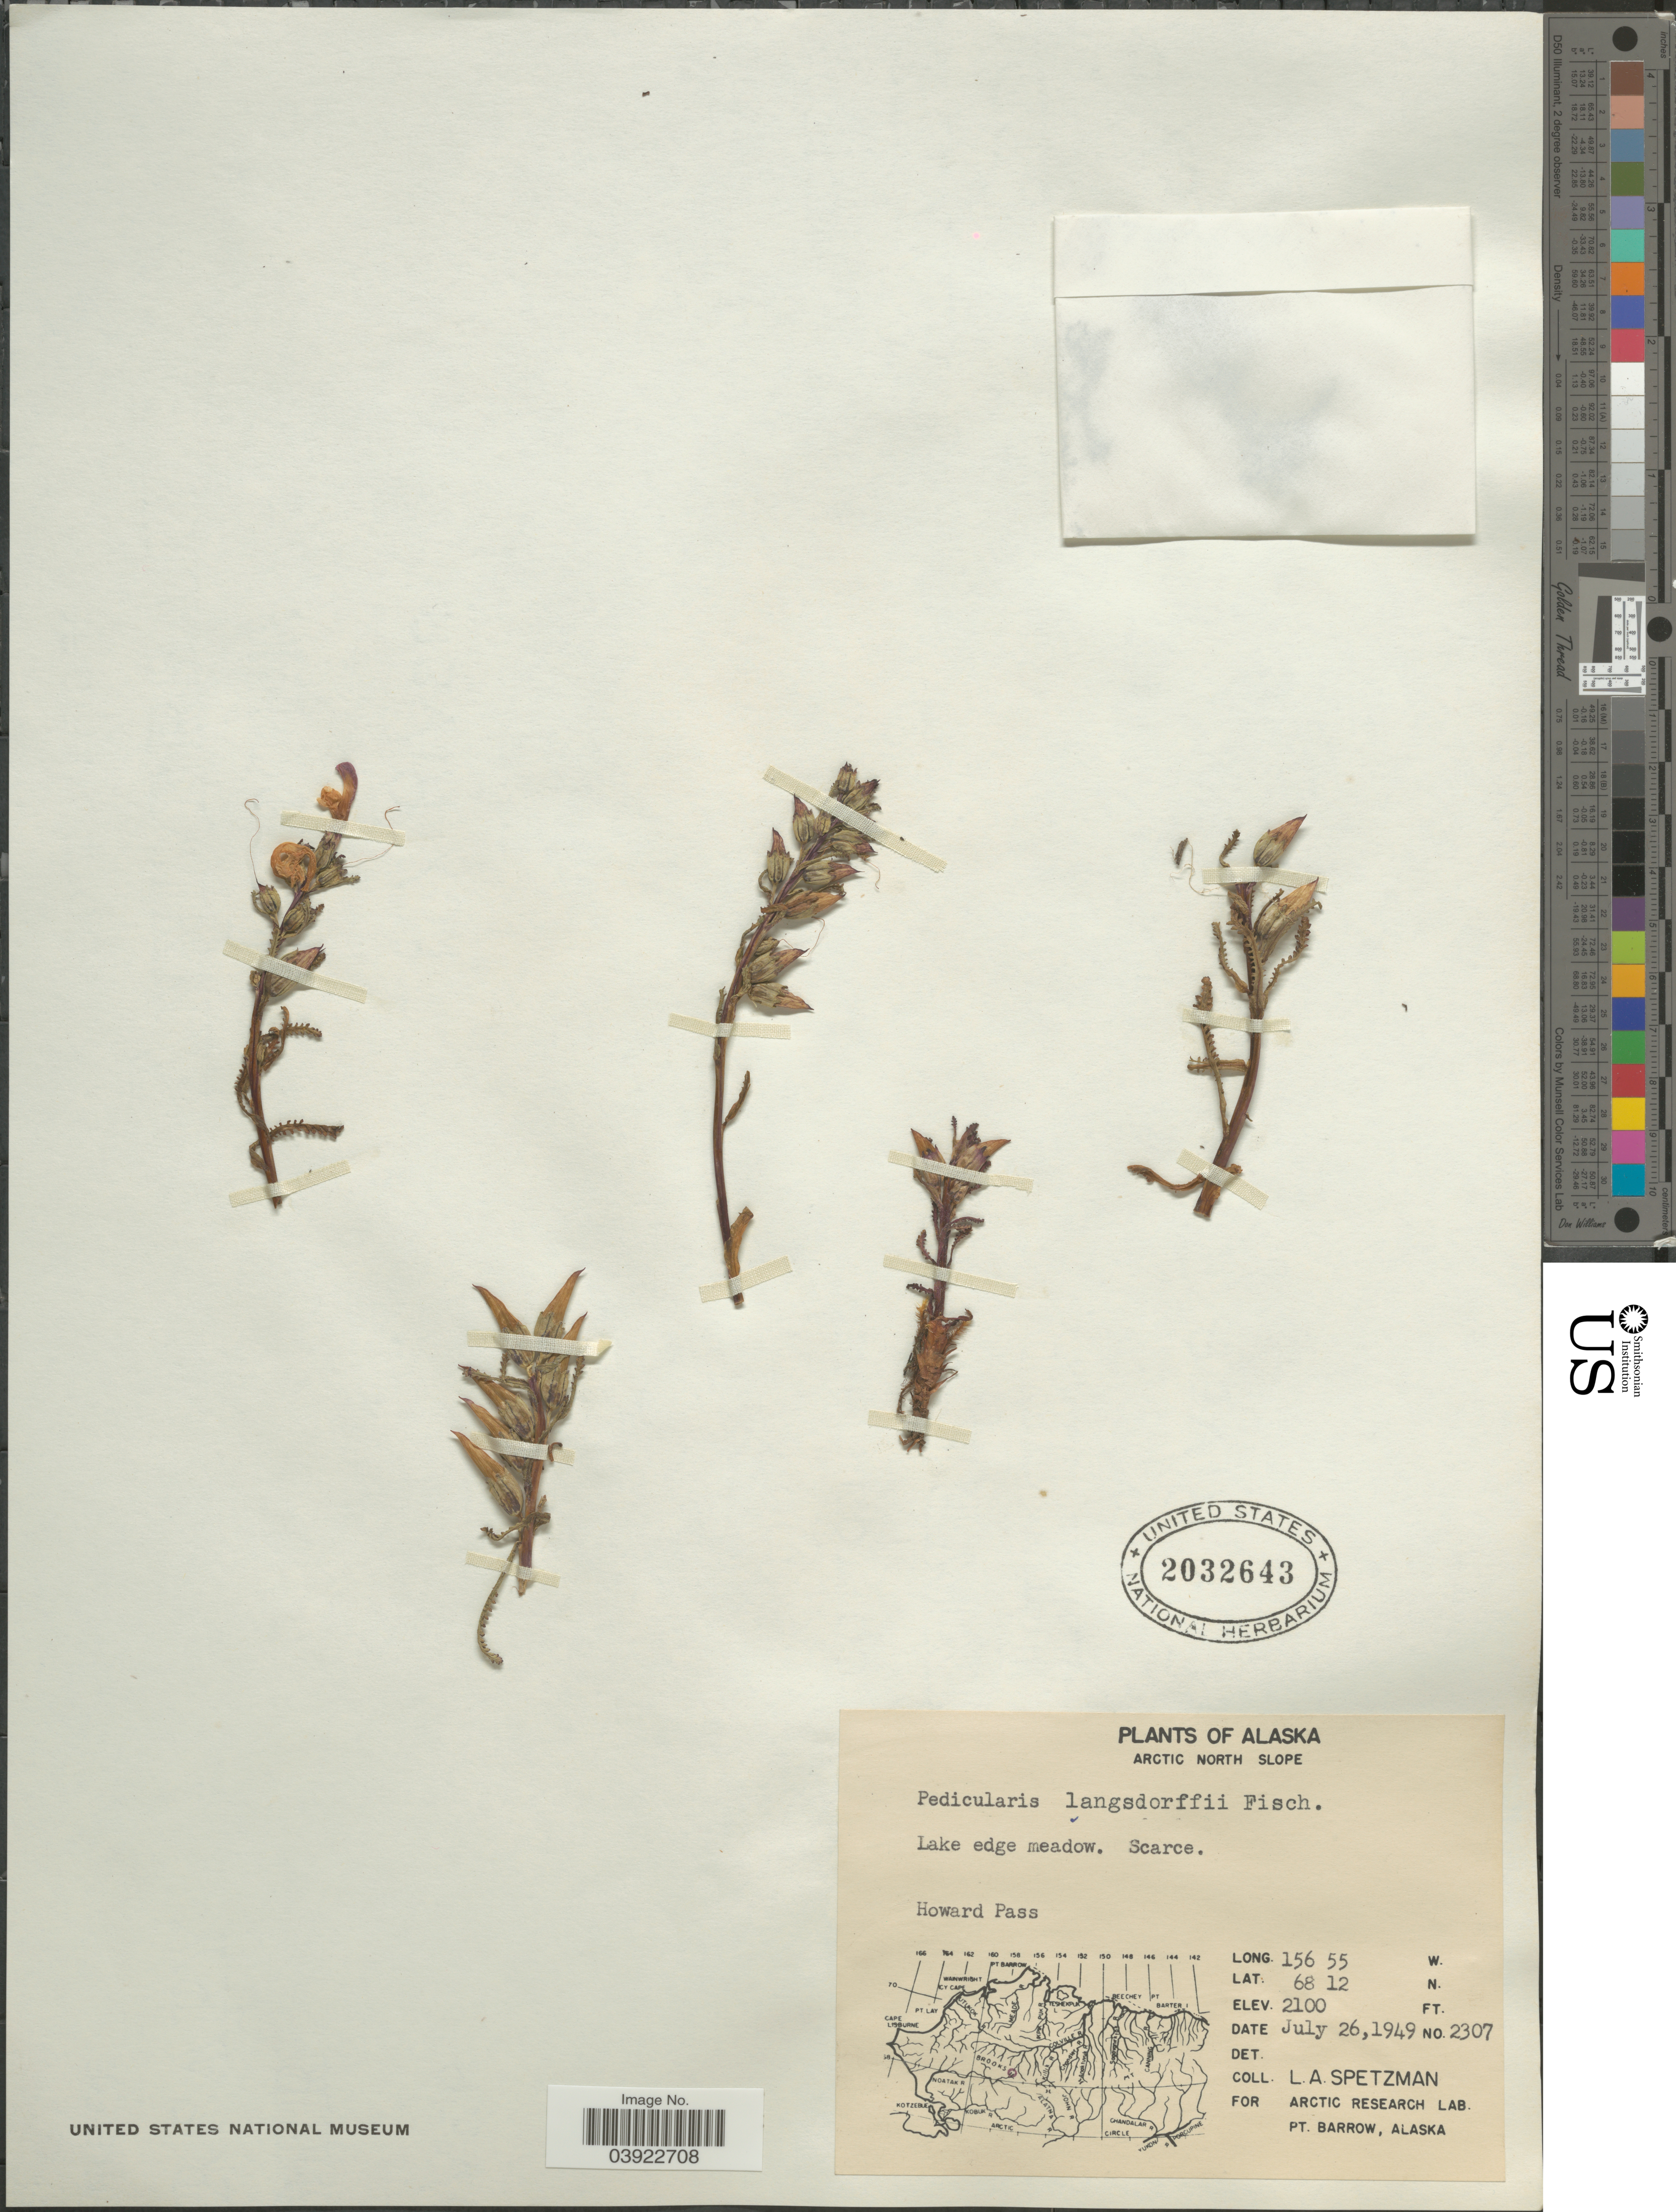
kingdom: Plantae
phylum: Tracheophyta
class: Magnoliopsida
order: Lamiales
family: Orobanchaceae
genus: Pedicularis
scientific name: Pedicularis langsdorffii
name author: Fisch. ex Steven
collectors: L. Spetzman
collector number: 2307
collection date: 1949-07-26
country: United States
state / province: Alaska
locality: Arctic North Slope. Lake edge meadow. Howard Pass.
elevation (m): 640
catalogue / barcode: US 2032643